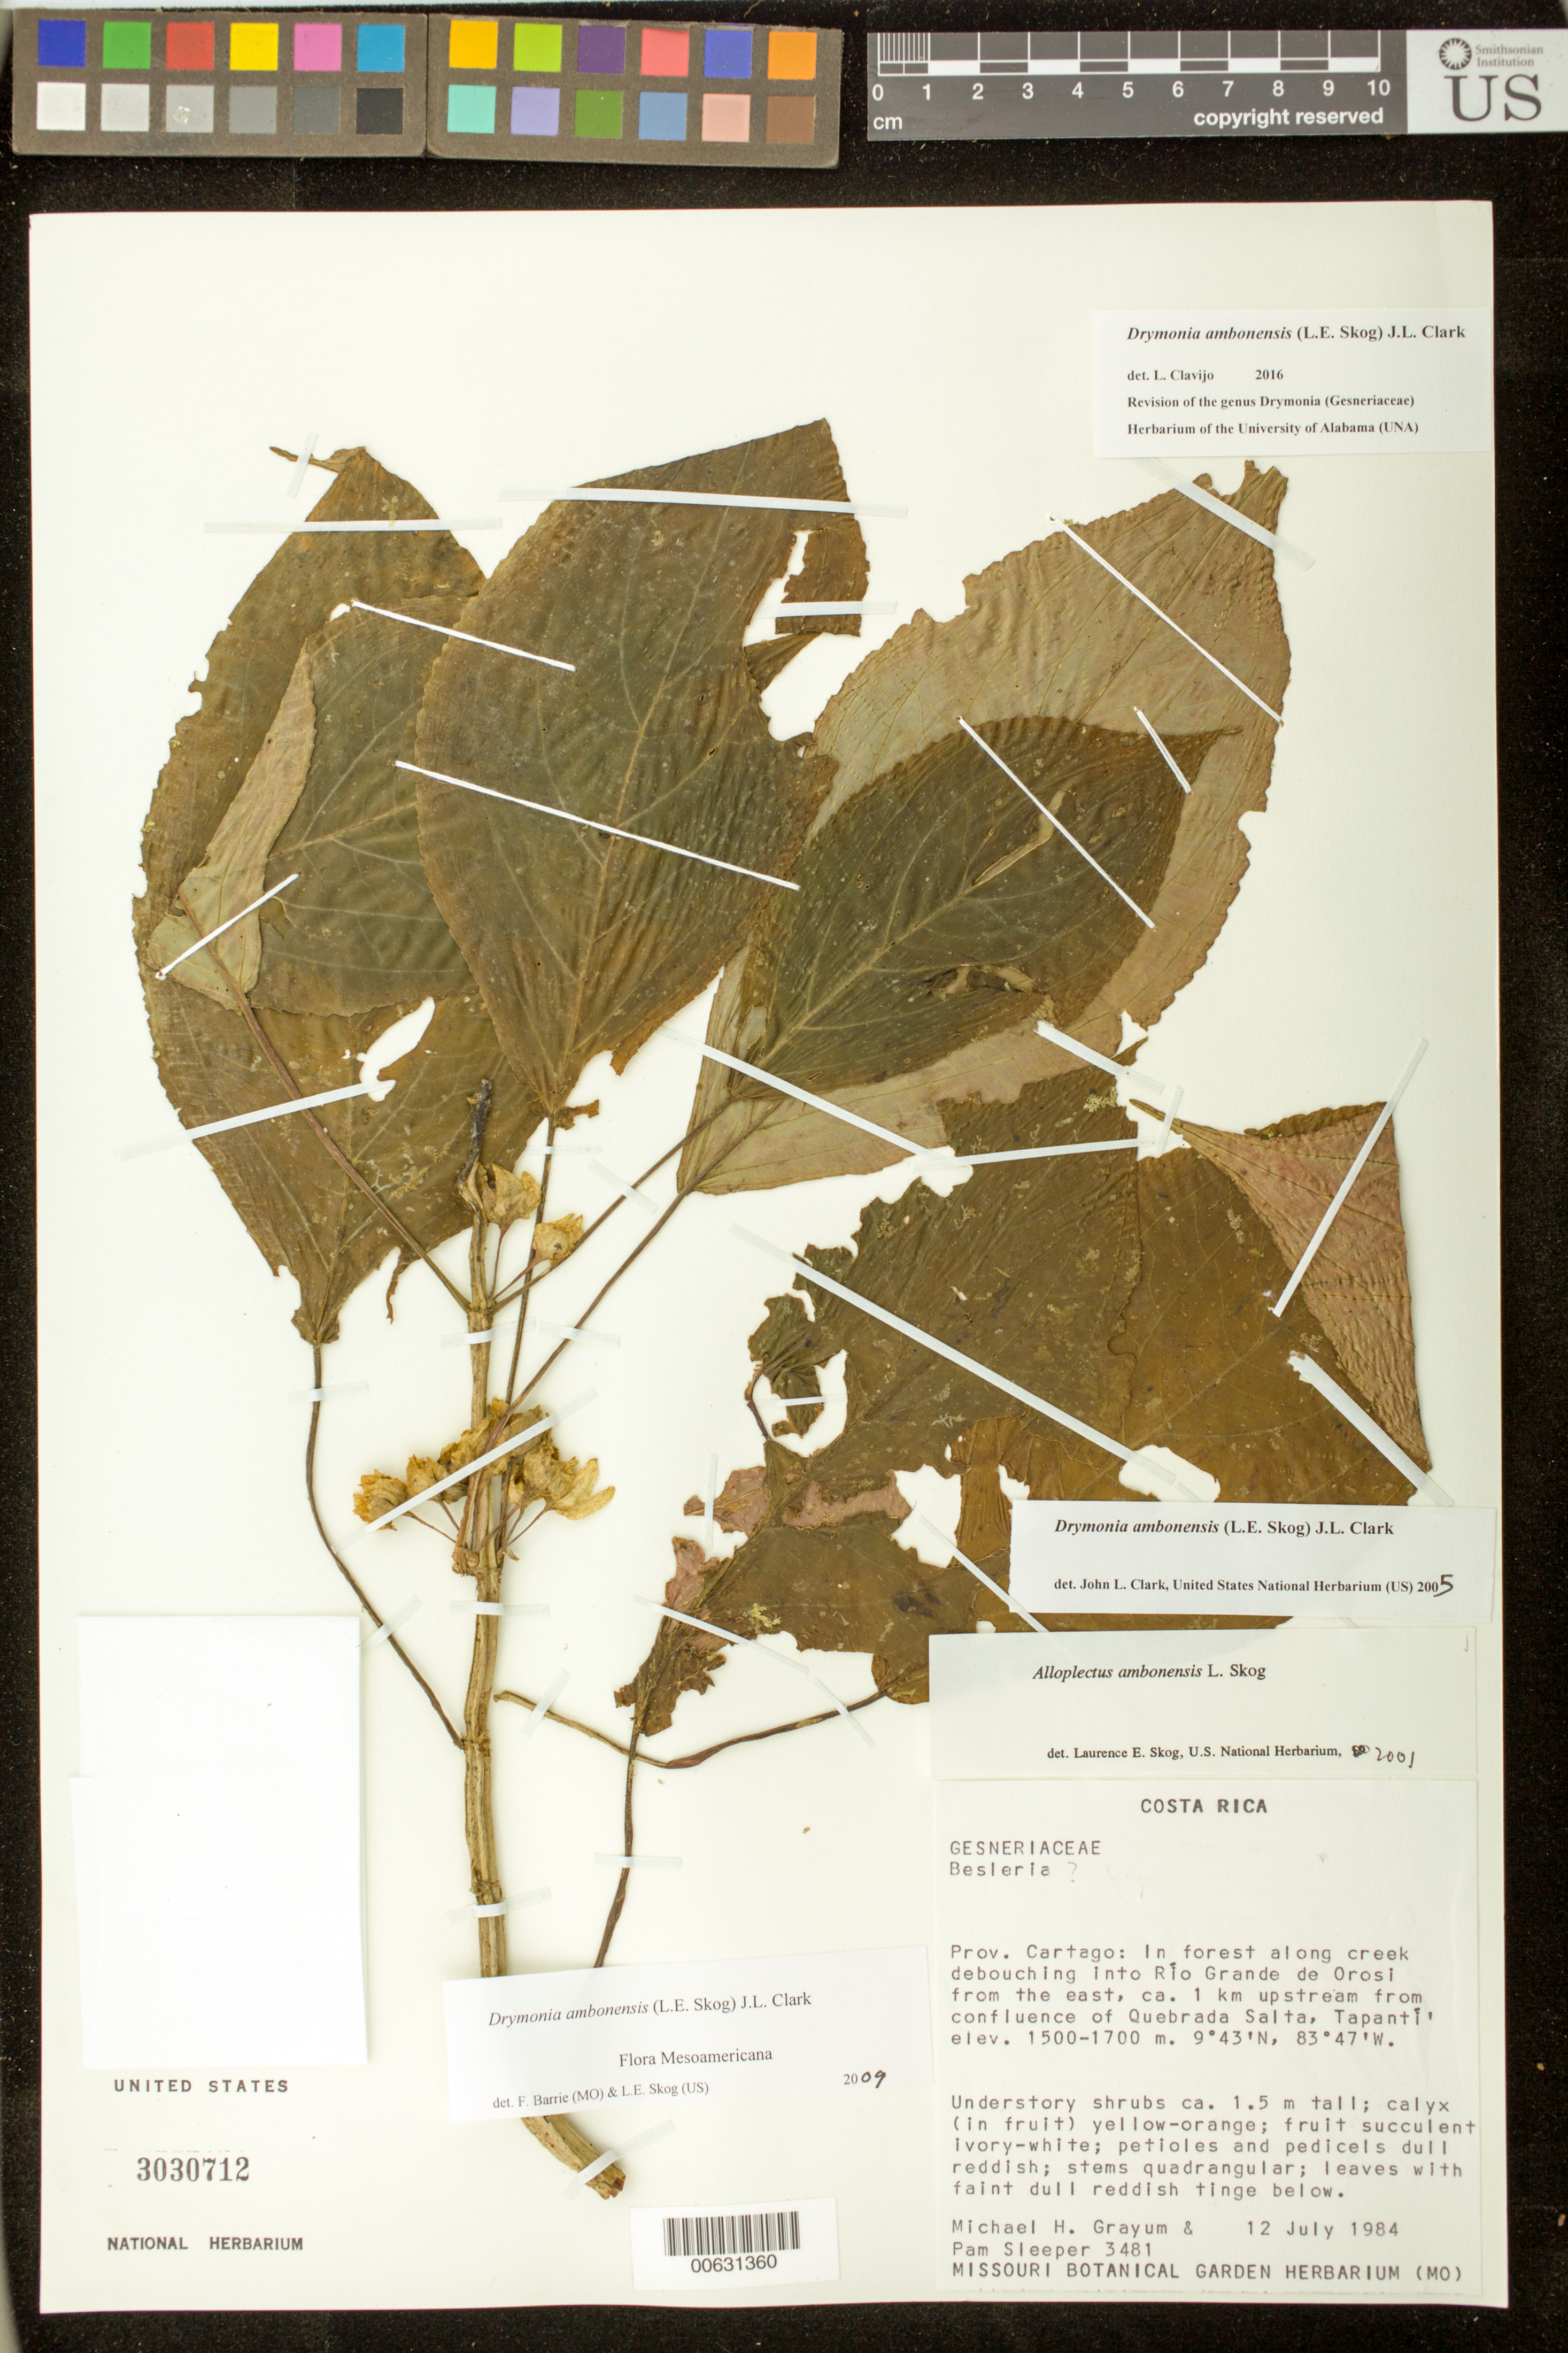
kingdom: Plantae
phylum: Tracheophyta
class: Magnoliopsida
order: Lamiales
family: Gesneriaceae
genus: Drymonia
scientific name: Drymonia ambonensis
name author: (L.E. Skog) J.L. Clark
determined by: Clark, J. L., (SEL), The Marie Selby Botanical Garden (UNITED STATES)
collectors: M. H. Grayum & P. Sleeper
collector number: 3481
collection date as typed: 12 Jul 1984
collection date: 1984-07-12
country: Costa Rica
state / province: Cartago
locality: In forest along creek debouching into Río Grande de Orosi from the east, ca. 1 km upstream from confluence of Quebrada Salta, Tapantí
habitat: In forest along creek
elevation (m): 1500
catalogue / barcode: US 3030712